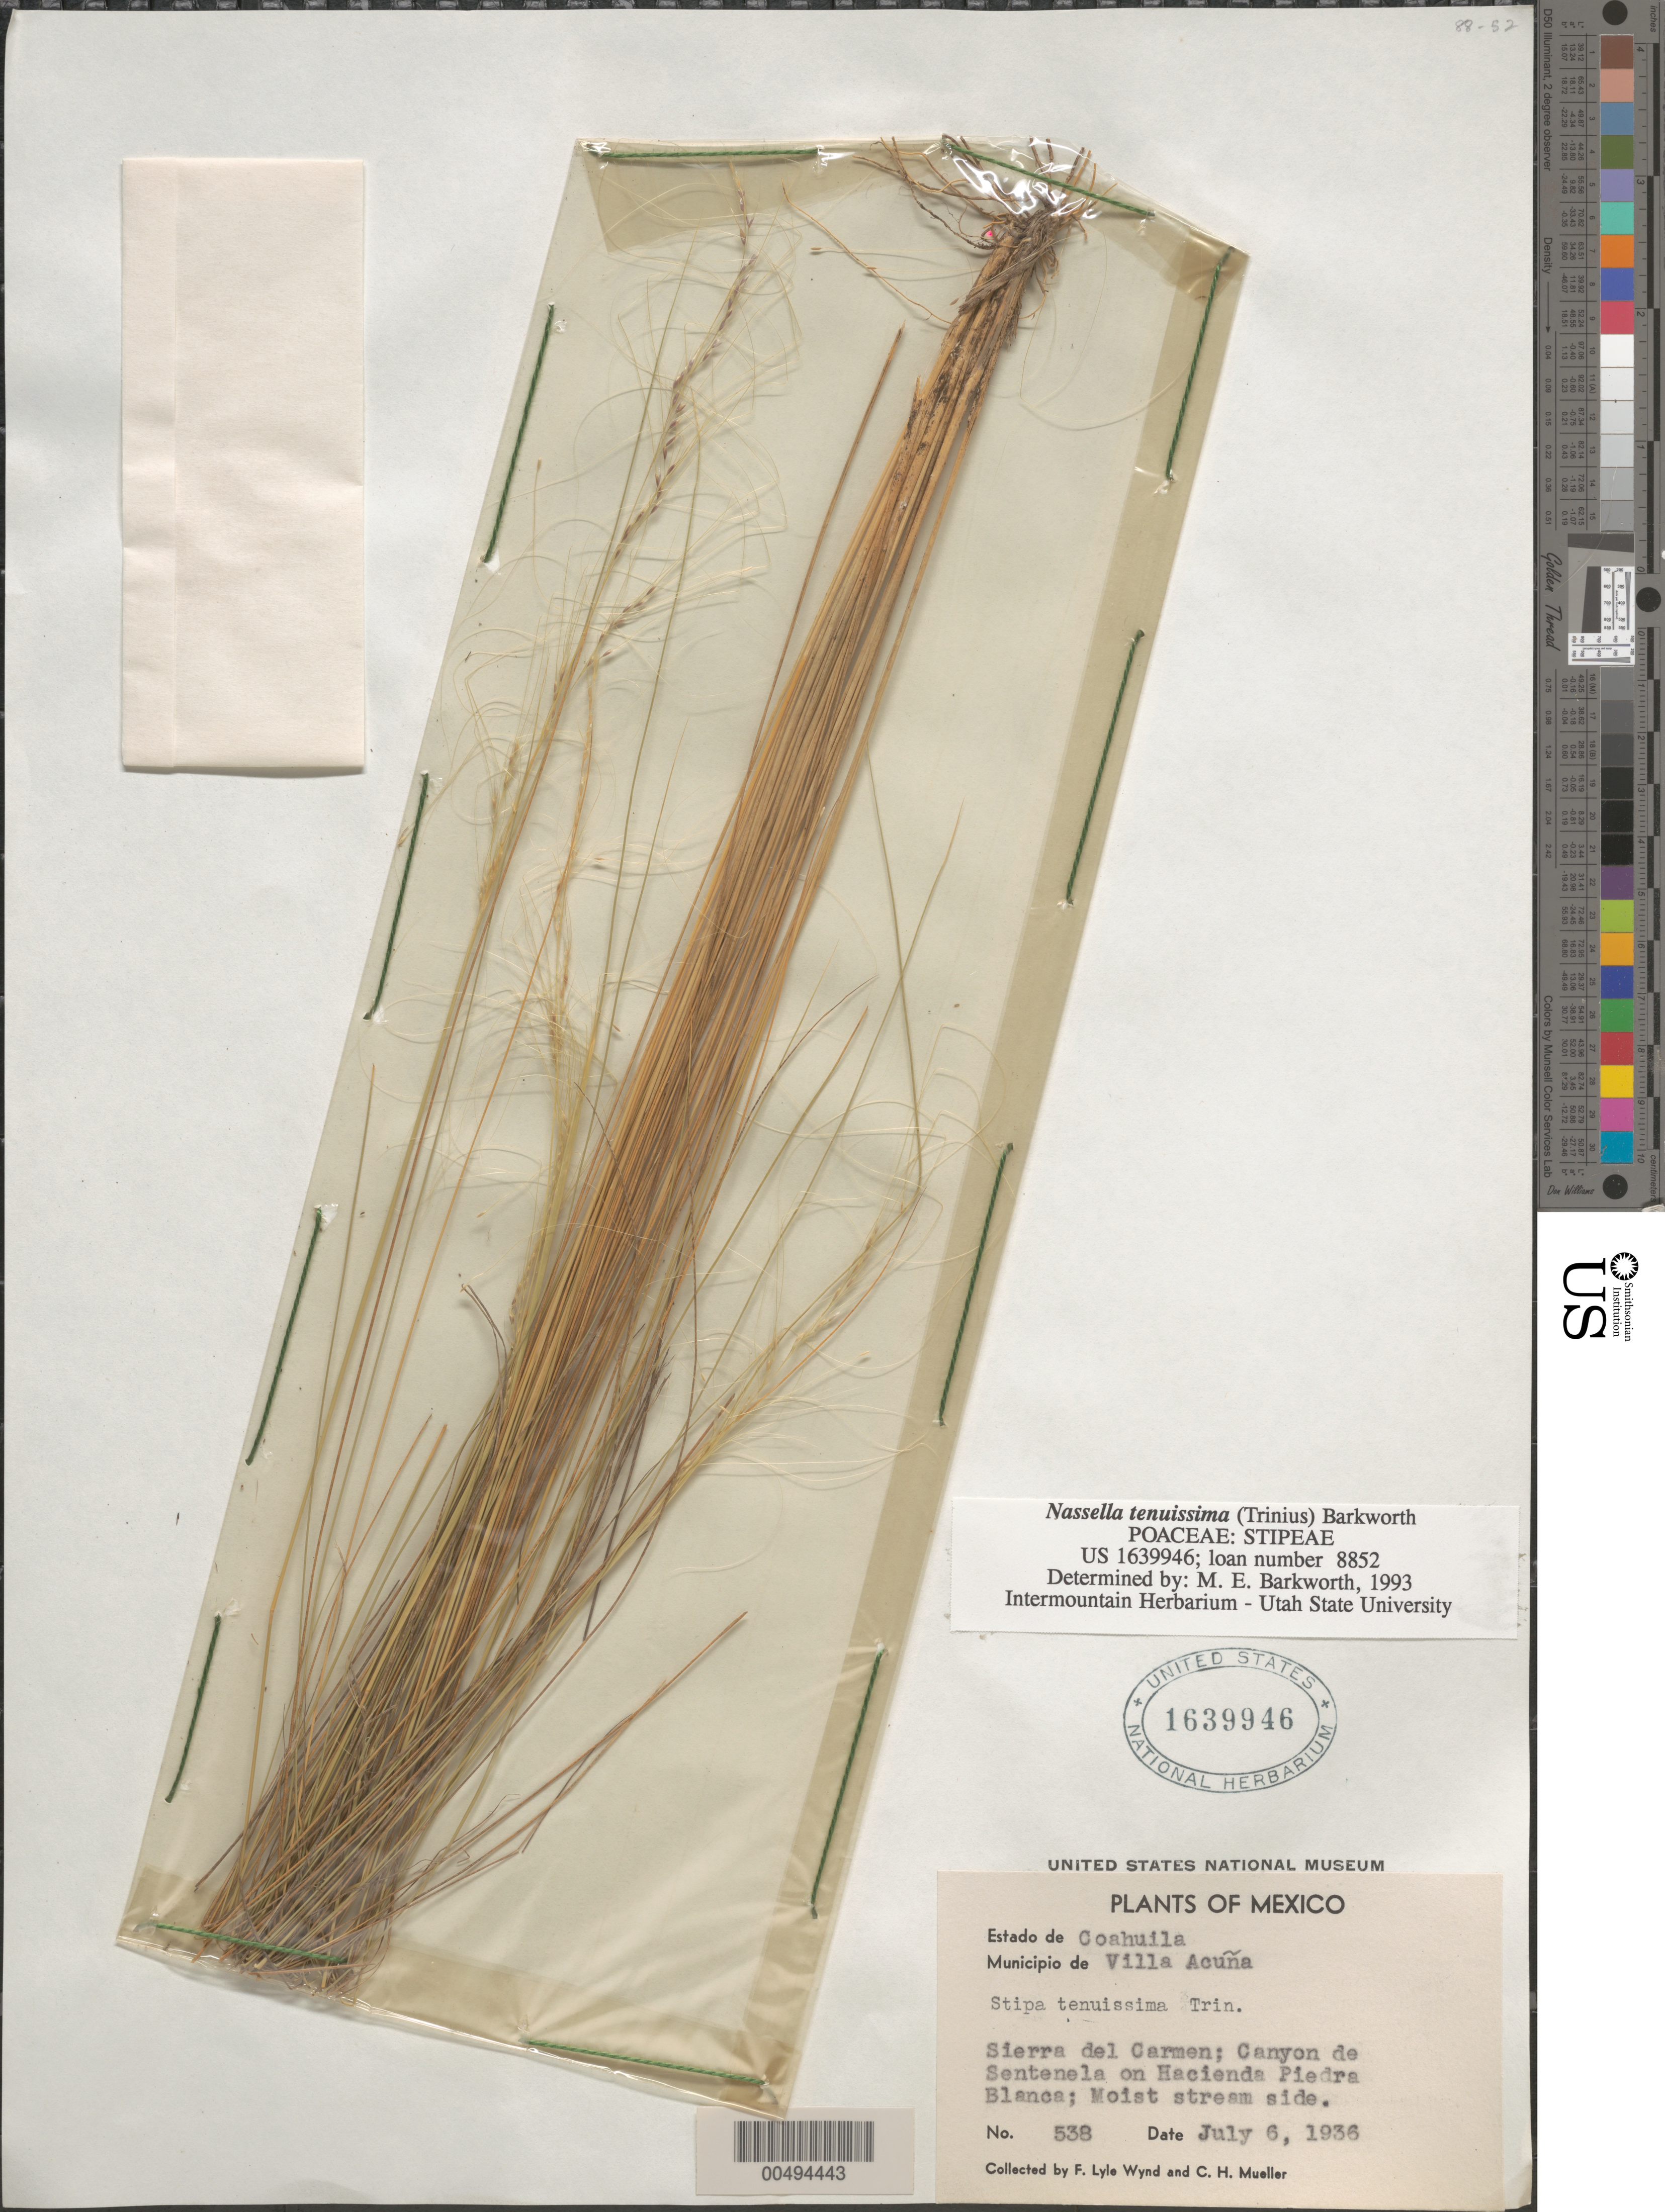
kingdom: Plantae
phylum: Tracheophyta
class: Liliopsida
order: Poales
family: Poaceae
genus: Nassella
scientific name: Nassella tenuissima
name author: (Trin.) Barkworth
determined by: Barkworth, M. E.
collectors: F. L. Wynd & C. H. Muller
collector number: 538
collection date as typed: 6 Jul 1936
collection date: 1936-07-06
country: Mexico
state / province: Coahuila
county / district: Acuña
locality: Sierra del Carmen, Canyon de Sentenela on Hacienda Piedra Blanca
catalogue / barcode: US 1639946